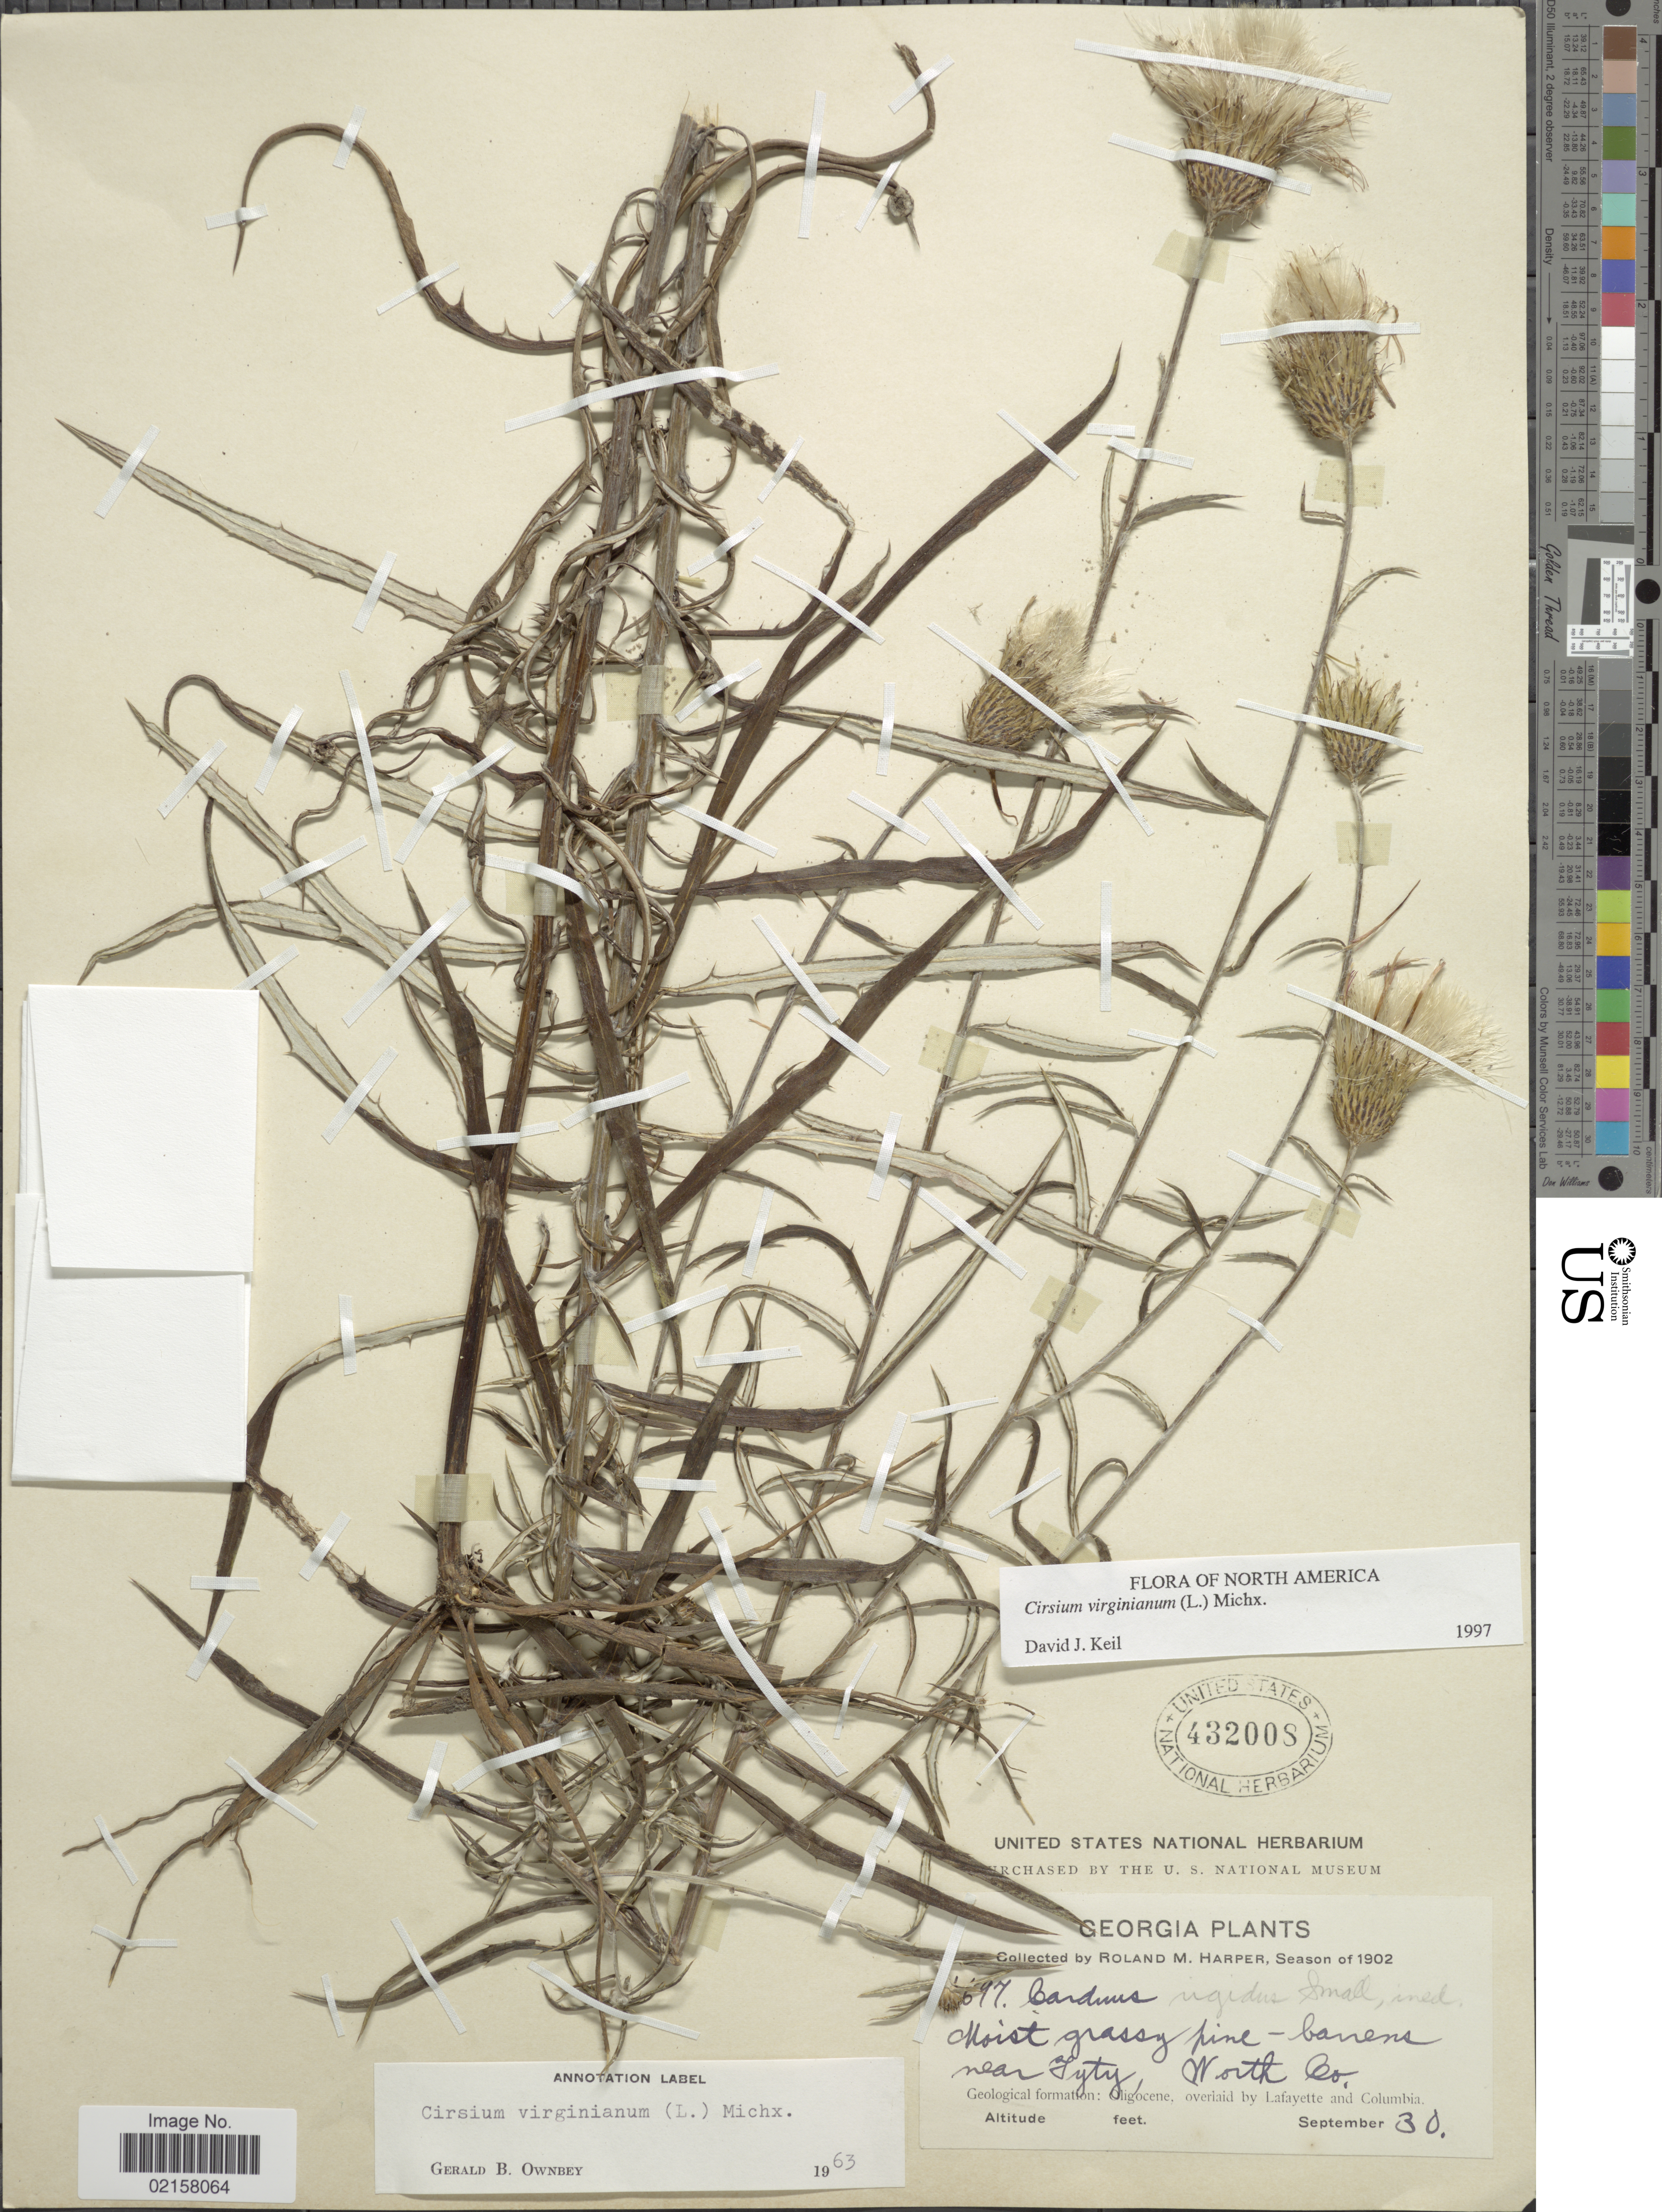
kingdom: Plantae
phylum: Tracheophyta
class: Magnoliopsida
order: Asterales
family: Asteraceae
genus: Cirsium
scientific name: Cirsium virginianum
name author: (L.) Michx.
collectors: R. M. Harper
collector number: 697*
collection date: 1902-09-30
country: United States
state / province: Georgia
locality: Moist grassy pine-barrens near Ty Ty, Worth Co.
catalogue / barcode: US 432008